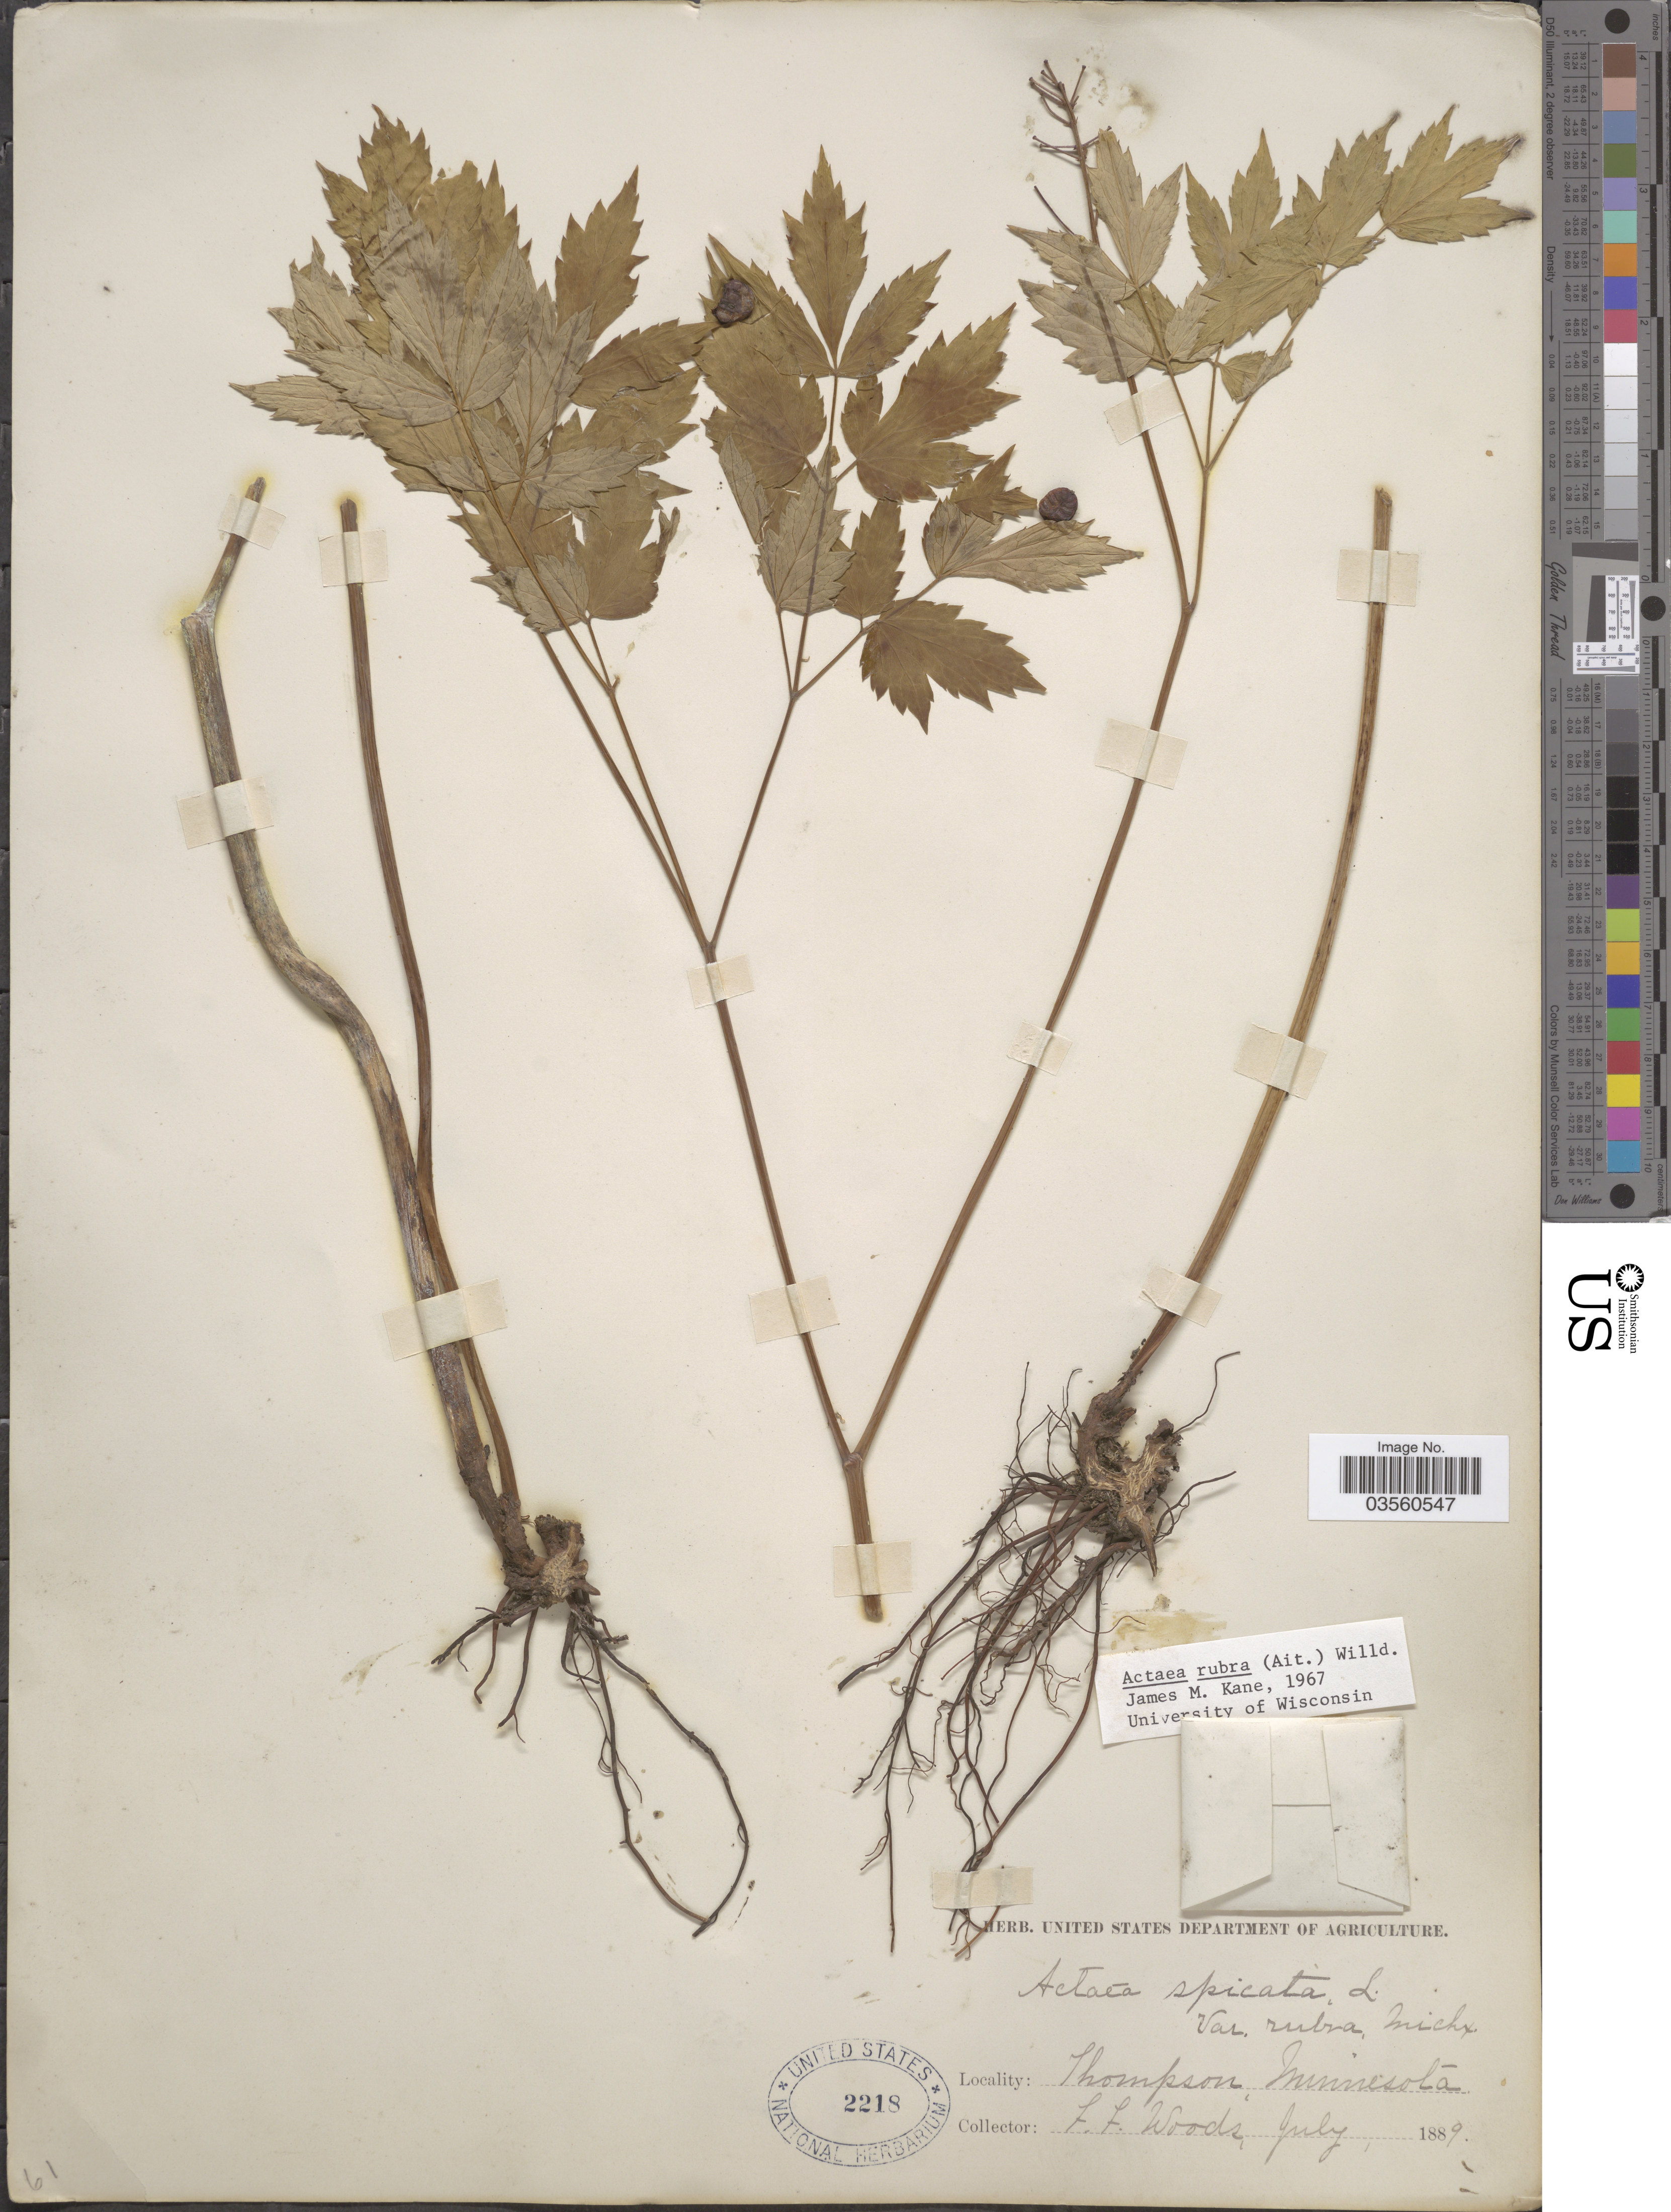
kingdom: Plantae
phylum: Tracheophyta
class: Magnoliopsida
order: Ranunculales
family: Ranunculaceae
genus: Actaea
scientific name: Actaea rubra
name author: (Aiton) Willd.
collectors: F. Woods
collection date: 1889-07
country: United States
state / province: Minnesota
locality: Thompson.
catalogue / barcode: US 2218